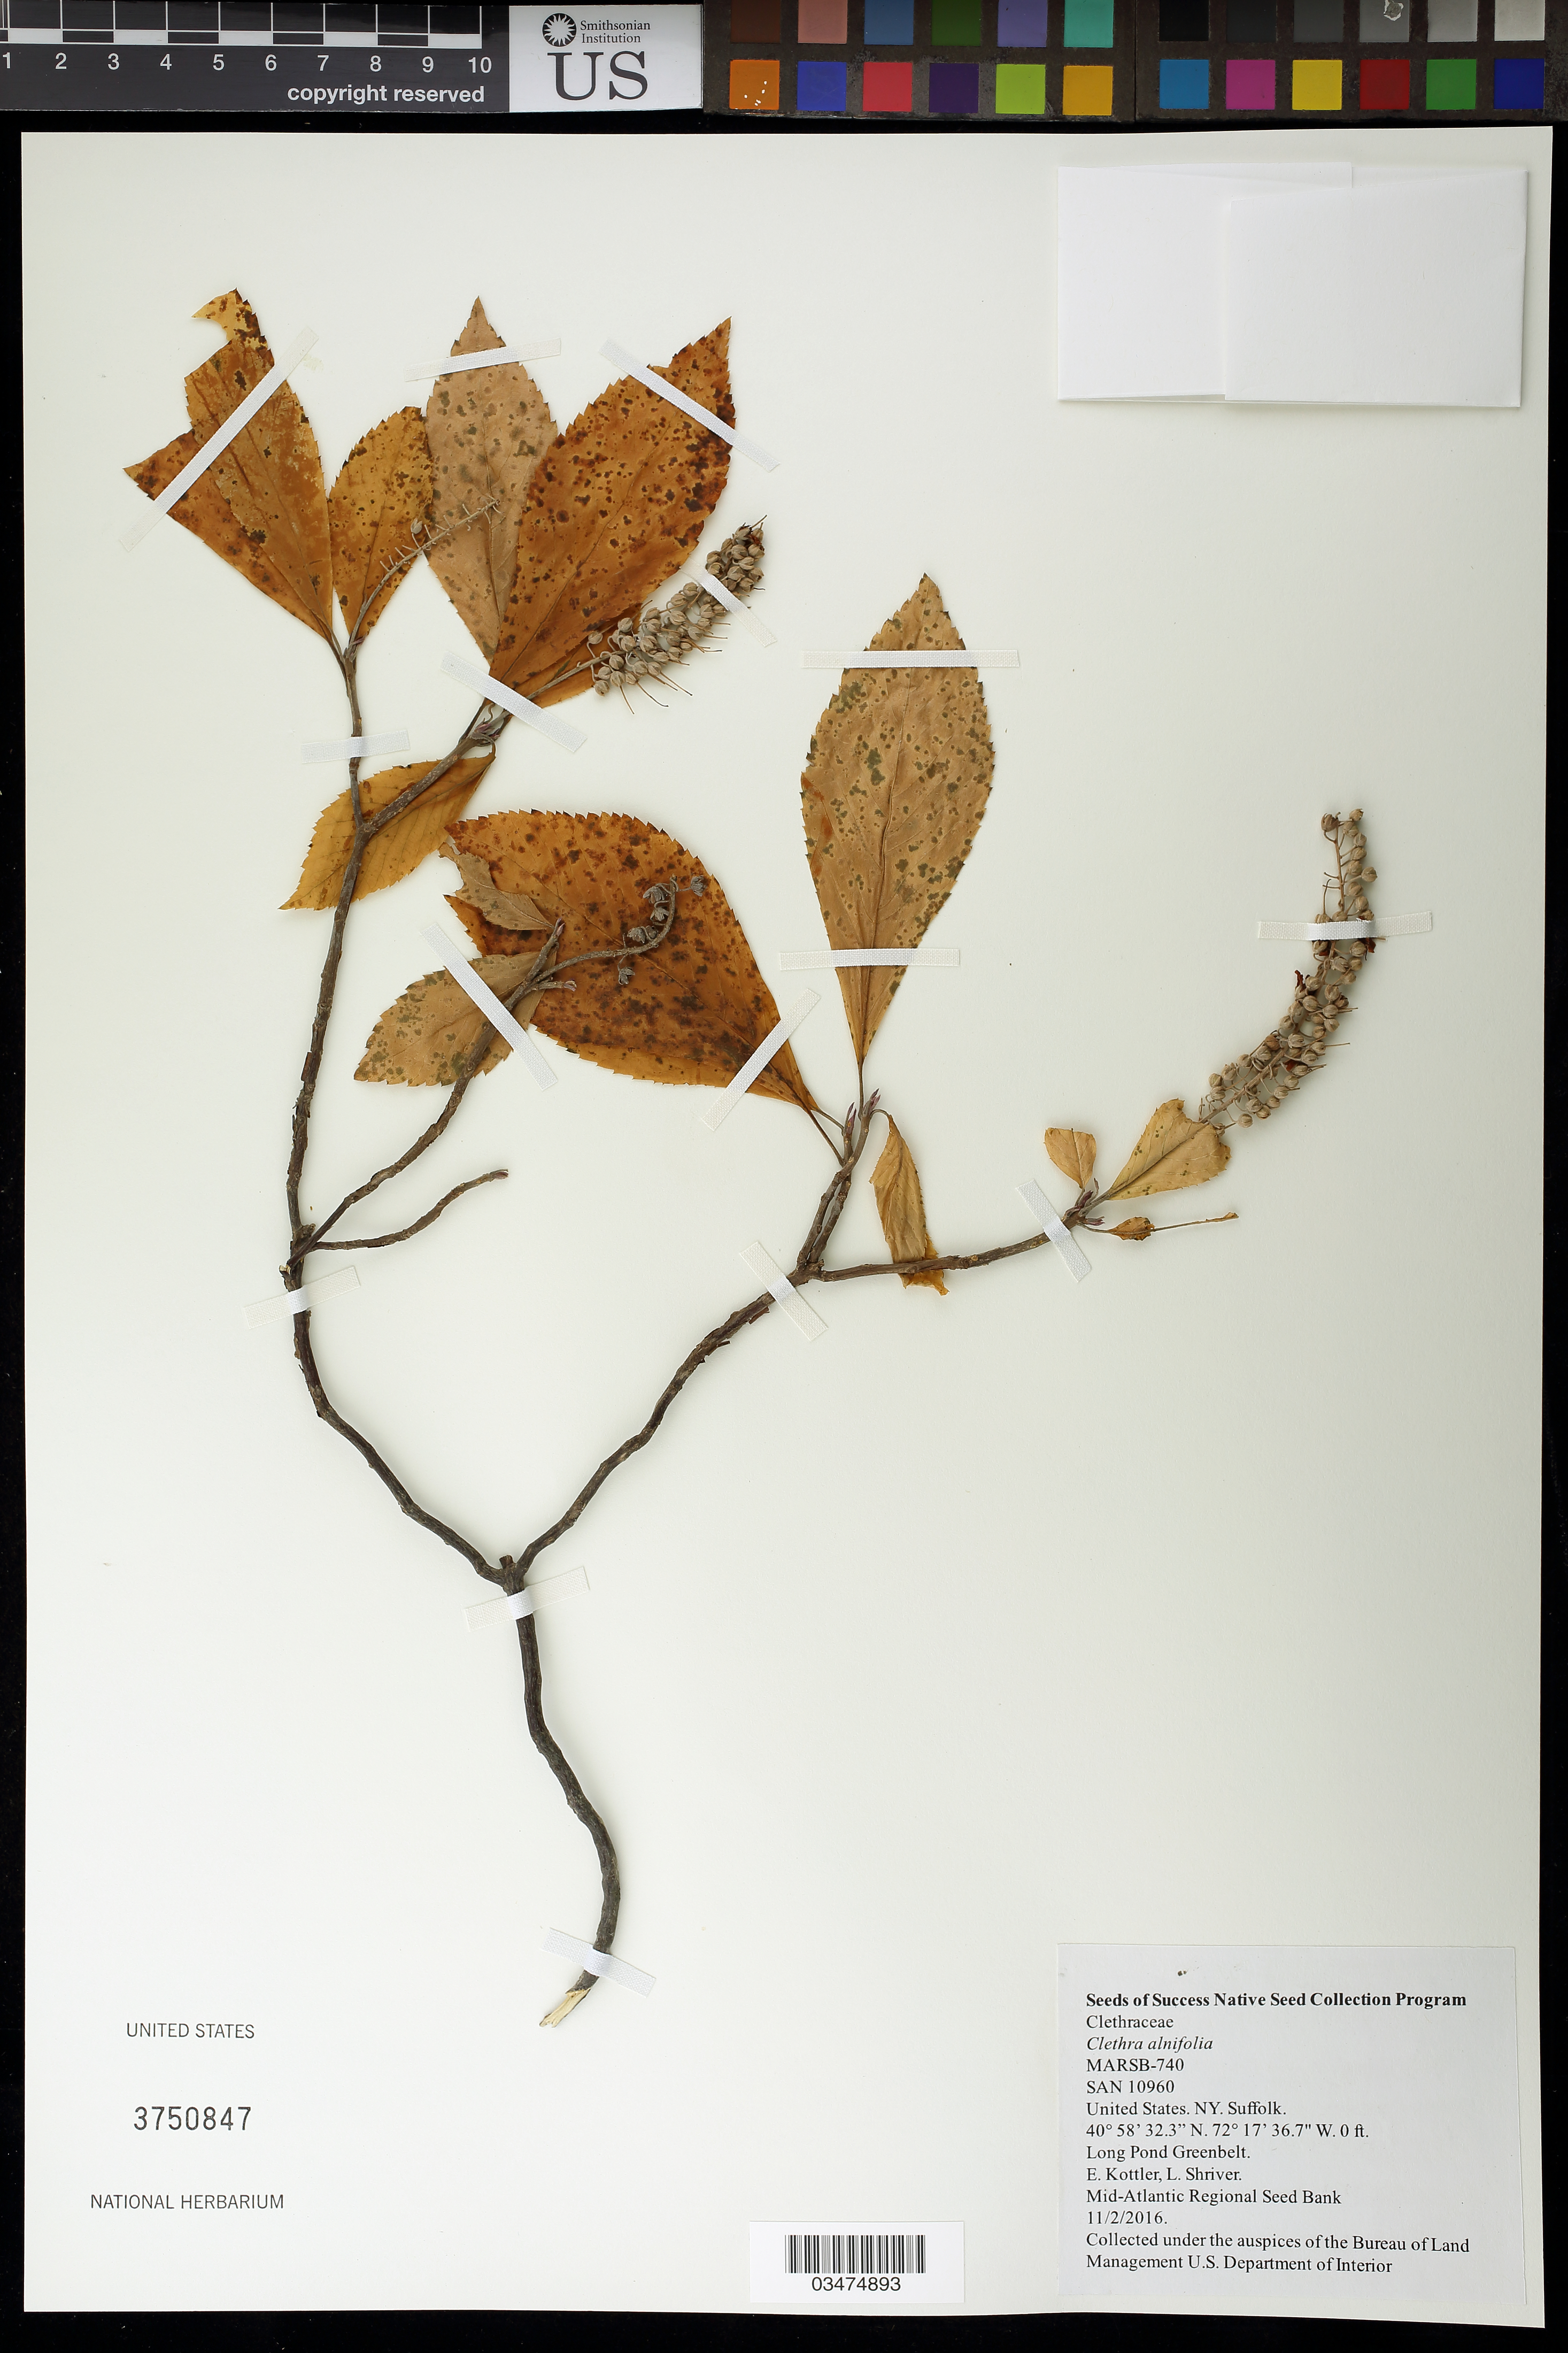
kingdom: Plantae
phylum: Tracheophyta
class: Magnoliopsida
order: Ericales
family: Clethraceae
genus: Clethra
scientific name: Clethra alnifolia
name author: L.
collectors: E. Kottler & L. Shriver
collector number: MARSB-740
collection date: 2016-11-02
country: United States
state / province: New York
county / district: Suffolk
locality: Long Pond Greenbelt, Hamlet-to-Hamlet trail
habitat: Freshwater wetlands/pond edge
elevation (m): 0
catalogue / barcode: US 3750847